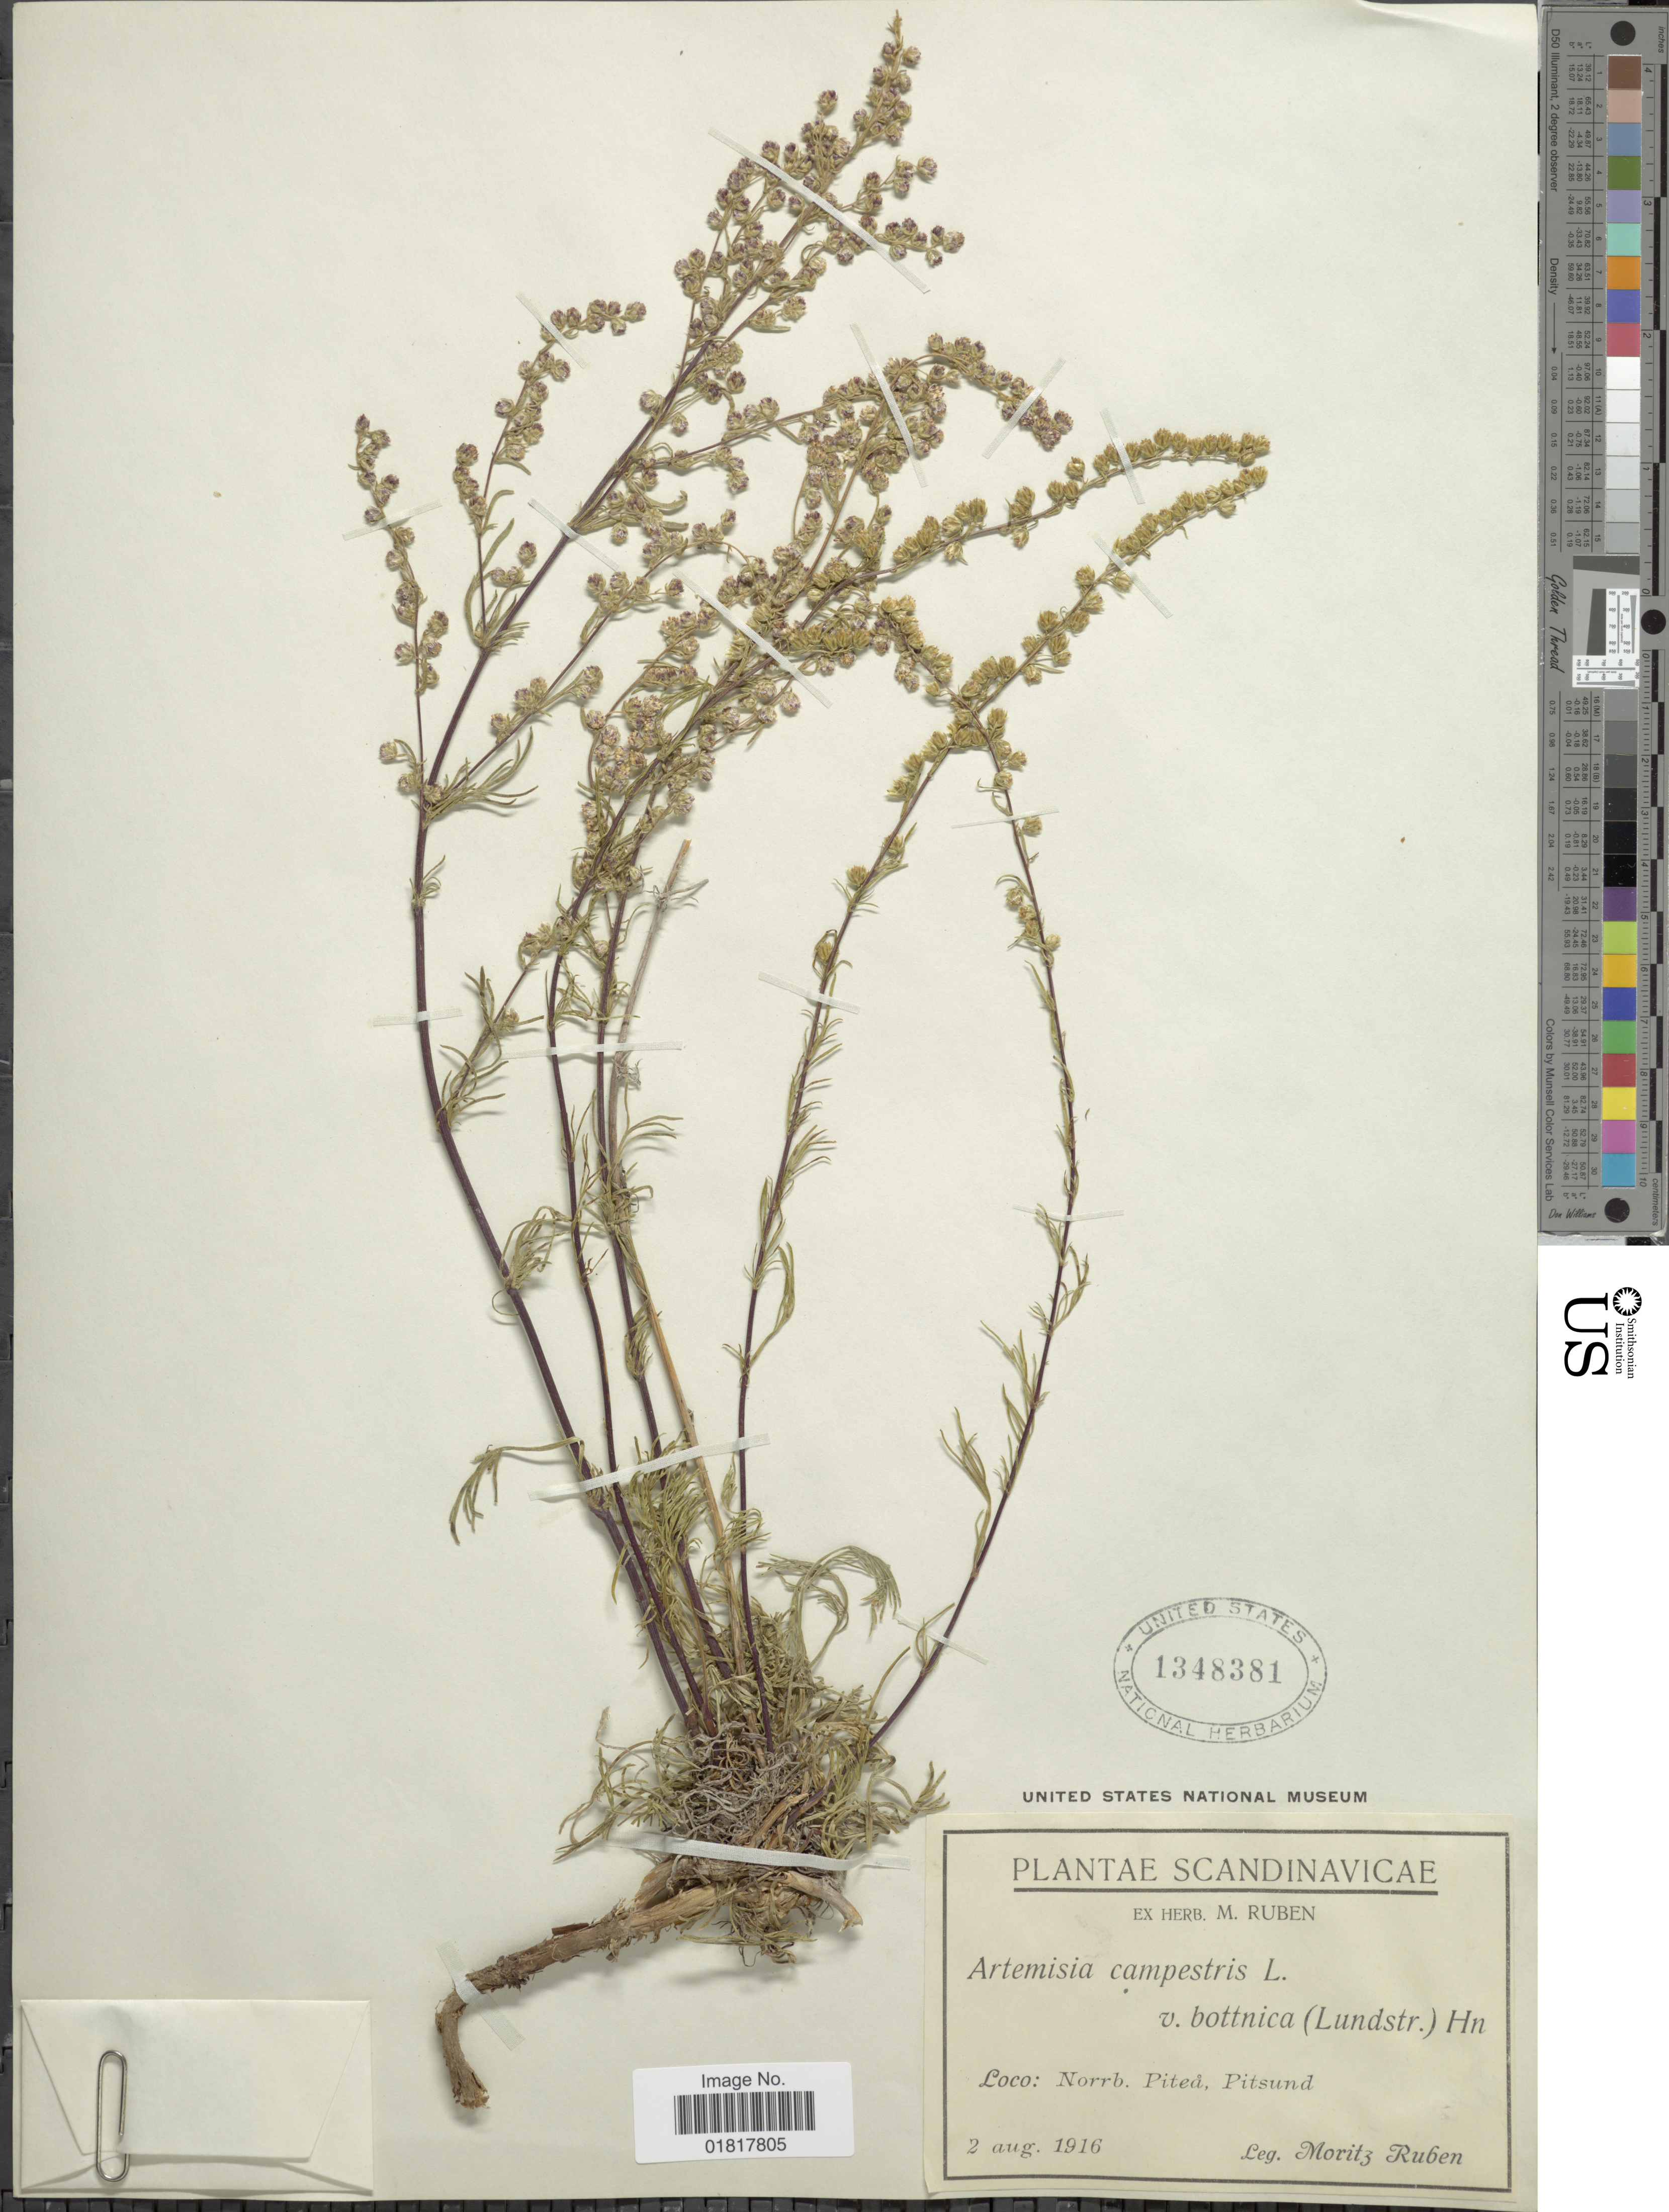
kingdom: Plantae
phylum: Tracheophyta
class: Magnoliopsida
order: Asterales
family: Asteraceae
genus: Artemisia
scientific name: Artemisia campestris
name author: L.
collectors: M. Rubén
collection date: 1916-08-02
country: Sweden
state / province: Norrbotten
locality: Scandinavicae, Pitea, Pitsund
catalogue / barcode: US 1348381